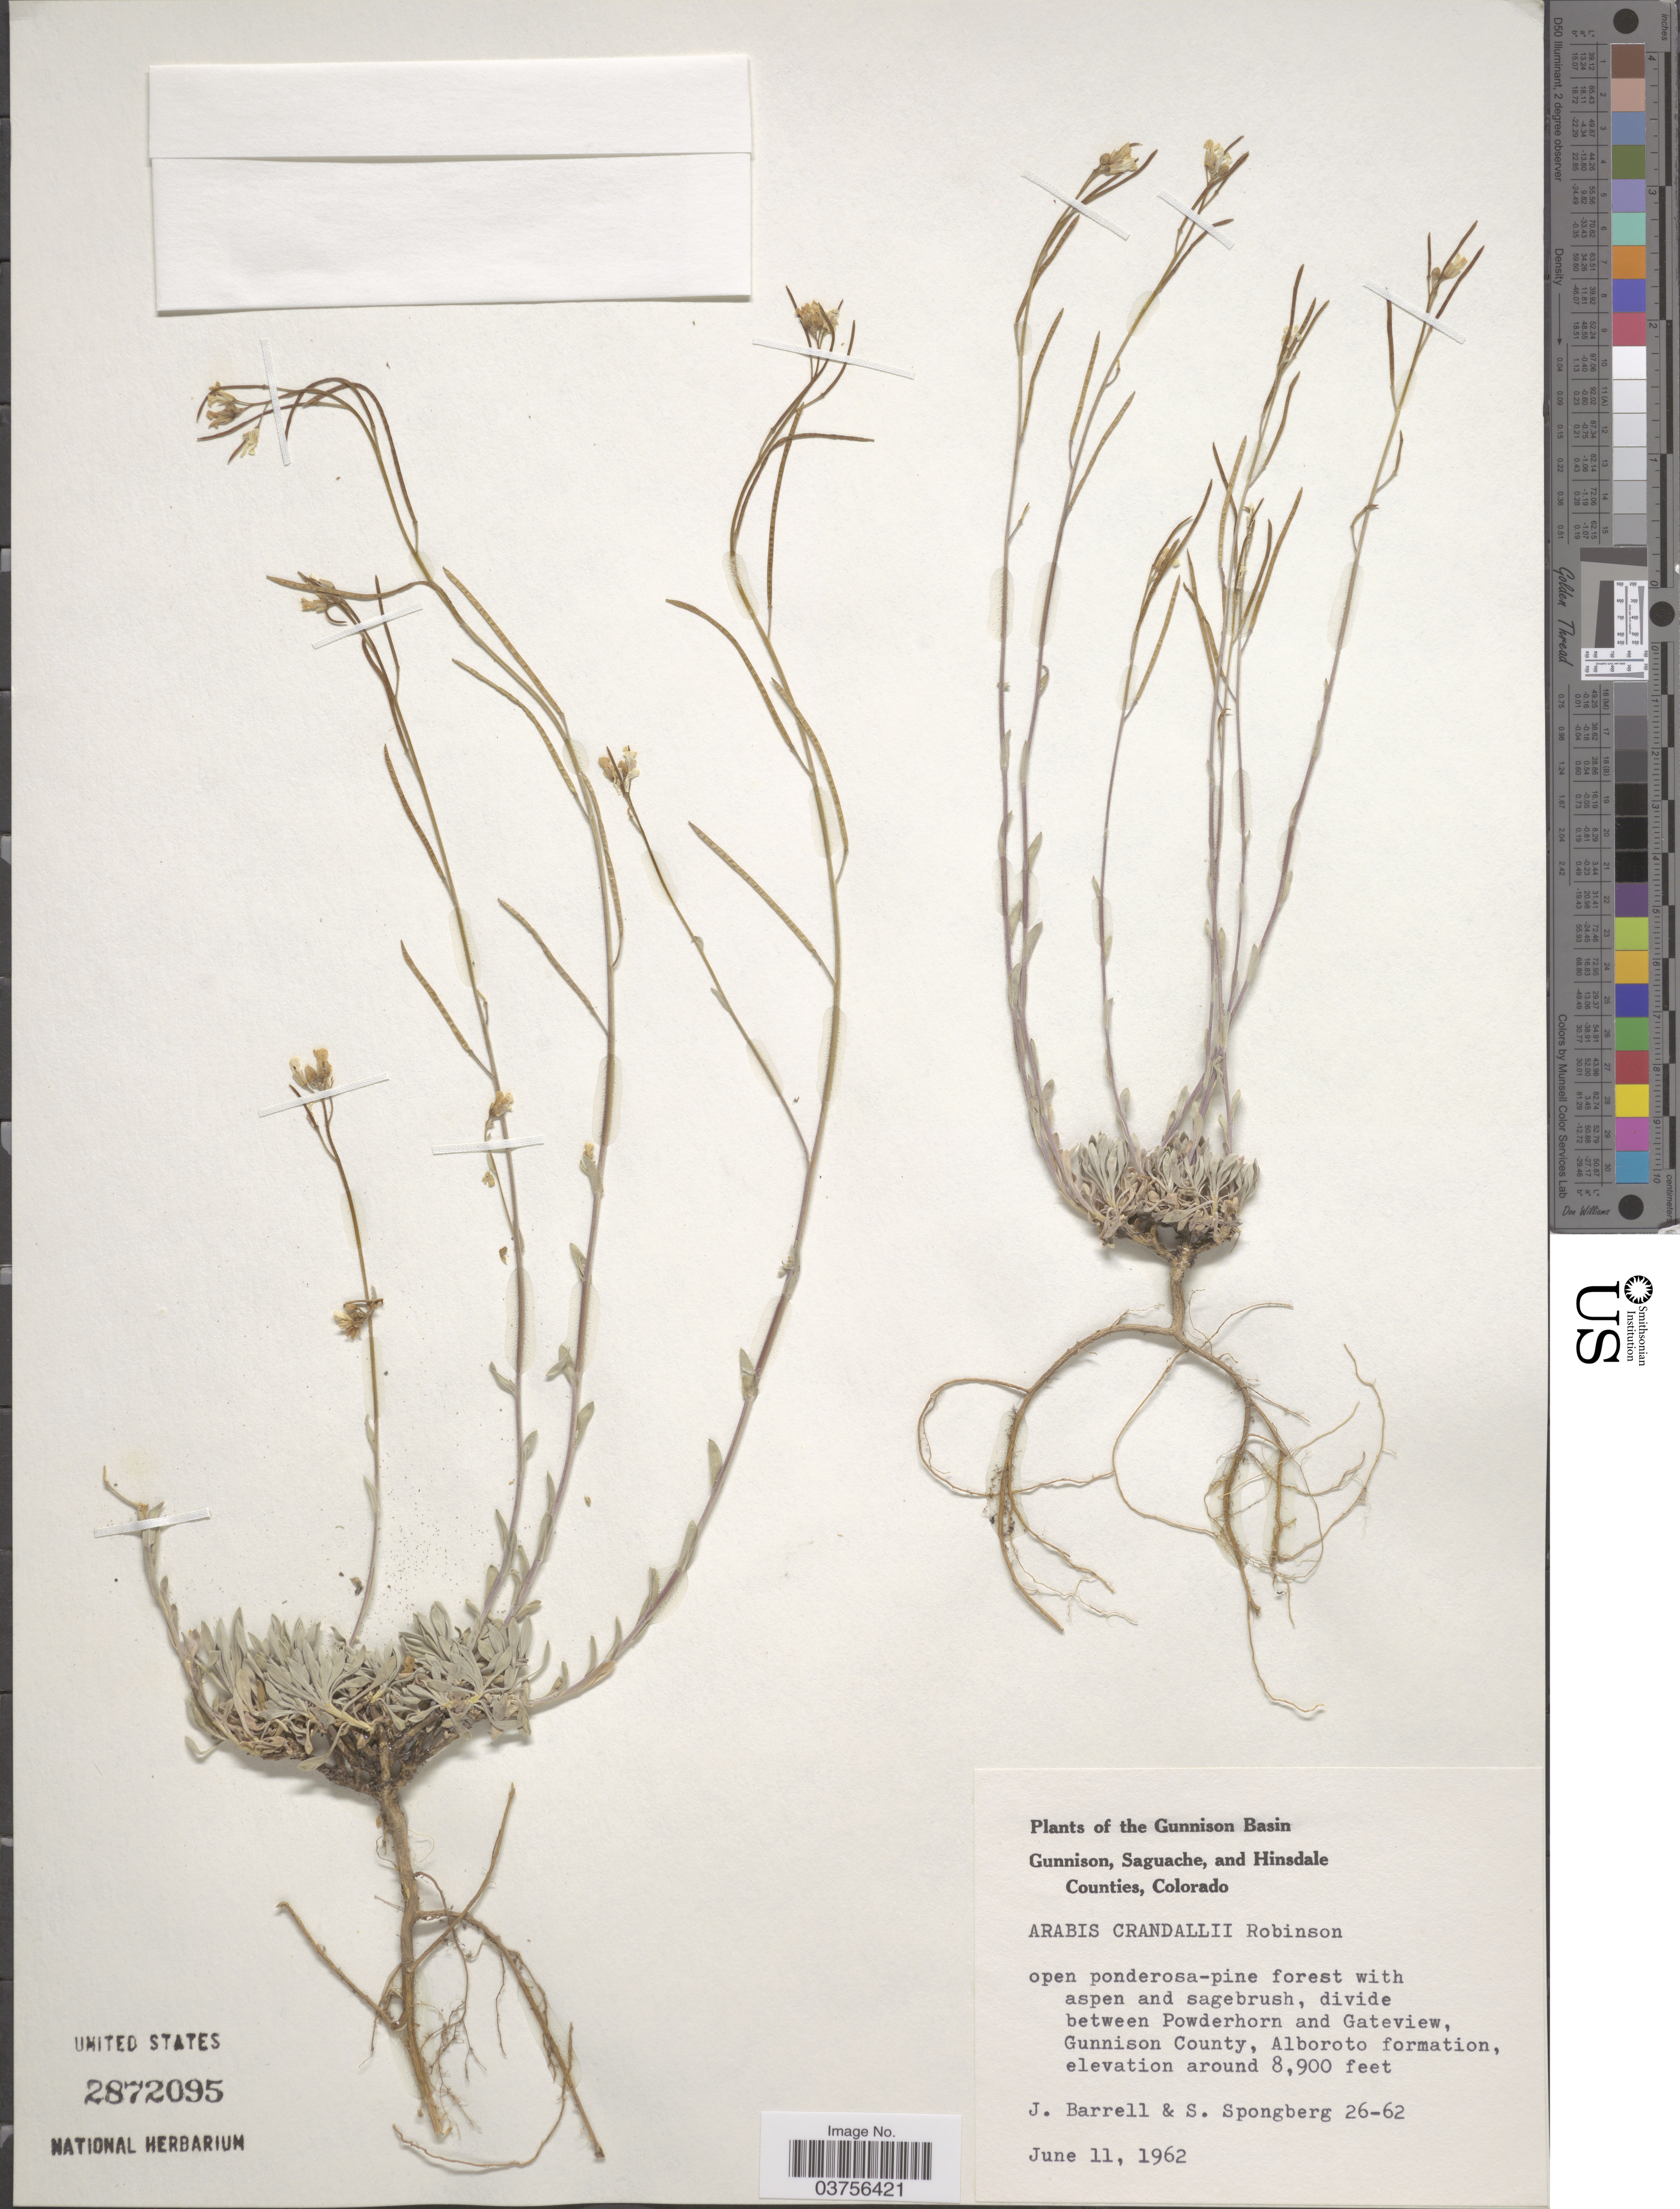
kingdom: Plantae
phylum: Tracheophyta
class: Magnoliopsida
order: Brassicales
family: Brassicaceae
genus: Arabis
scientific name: Arabis crandallii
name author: B.L. Rob.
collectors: J. Barrell & S. A.Spongberg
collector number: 26-62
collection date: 1962-06-11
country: United States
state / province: Colorado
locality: The Gunnison Basin. Divide between Powderhorn and Gateview, Gunnison County, Alboroto formation.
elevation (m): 2713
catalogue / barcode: US 2872095